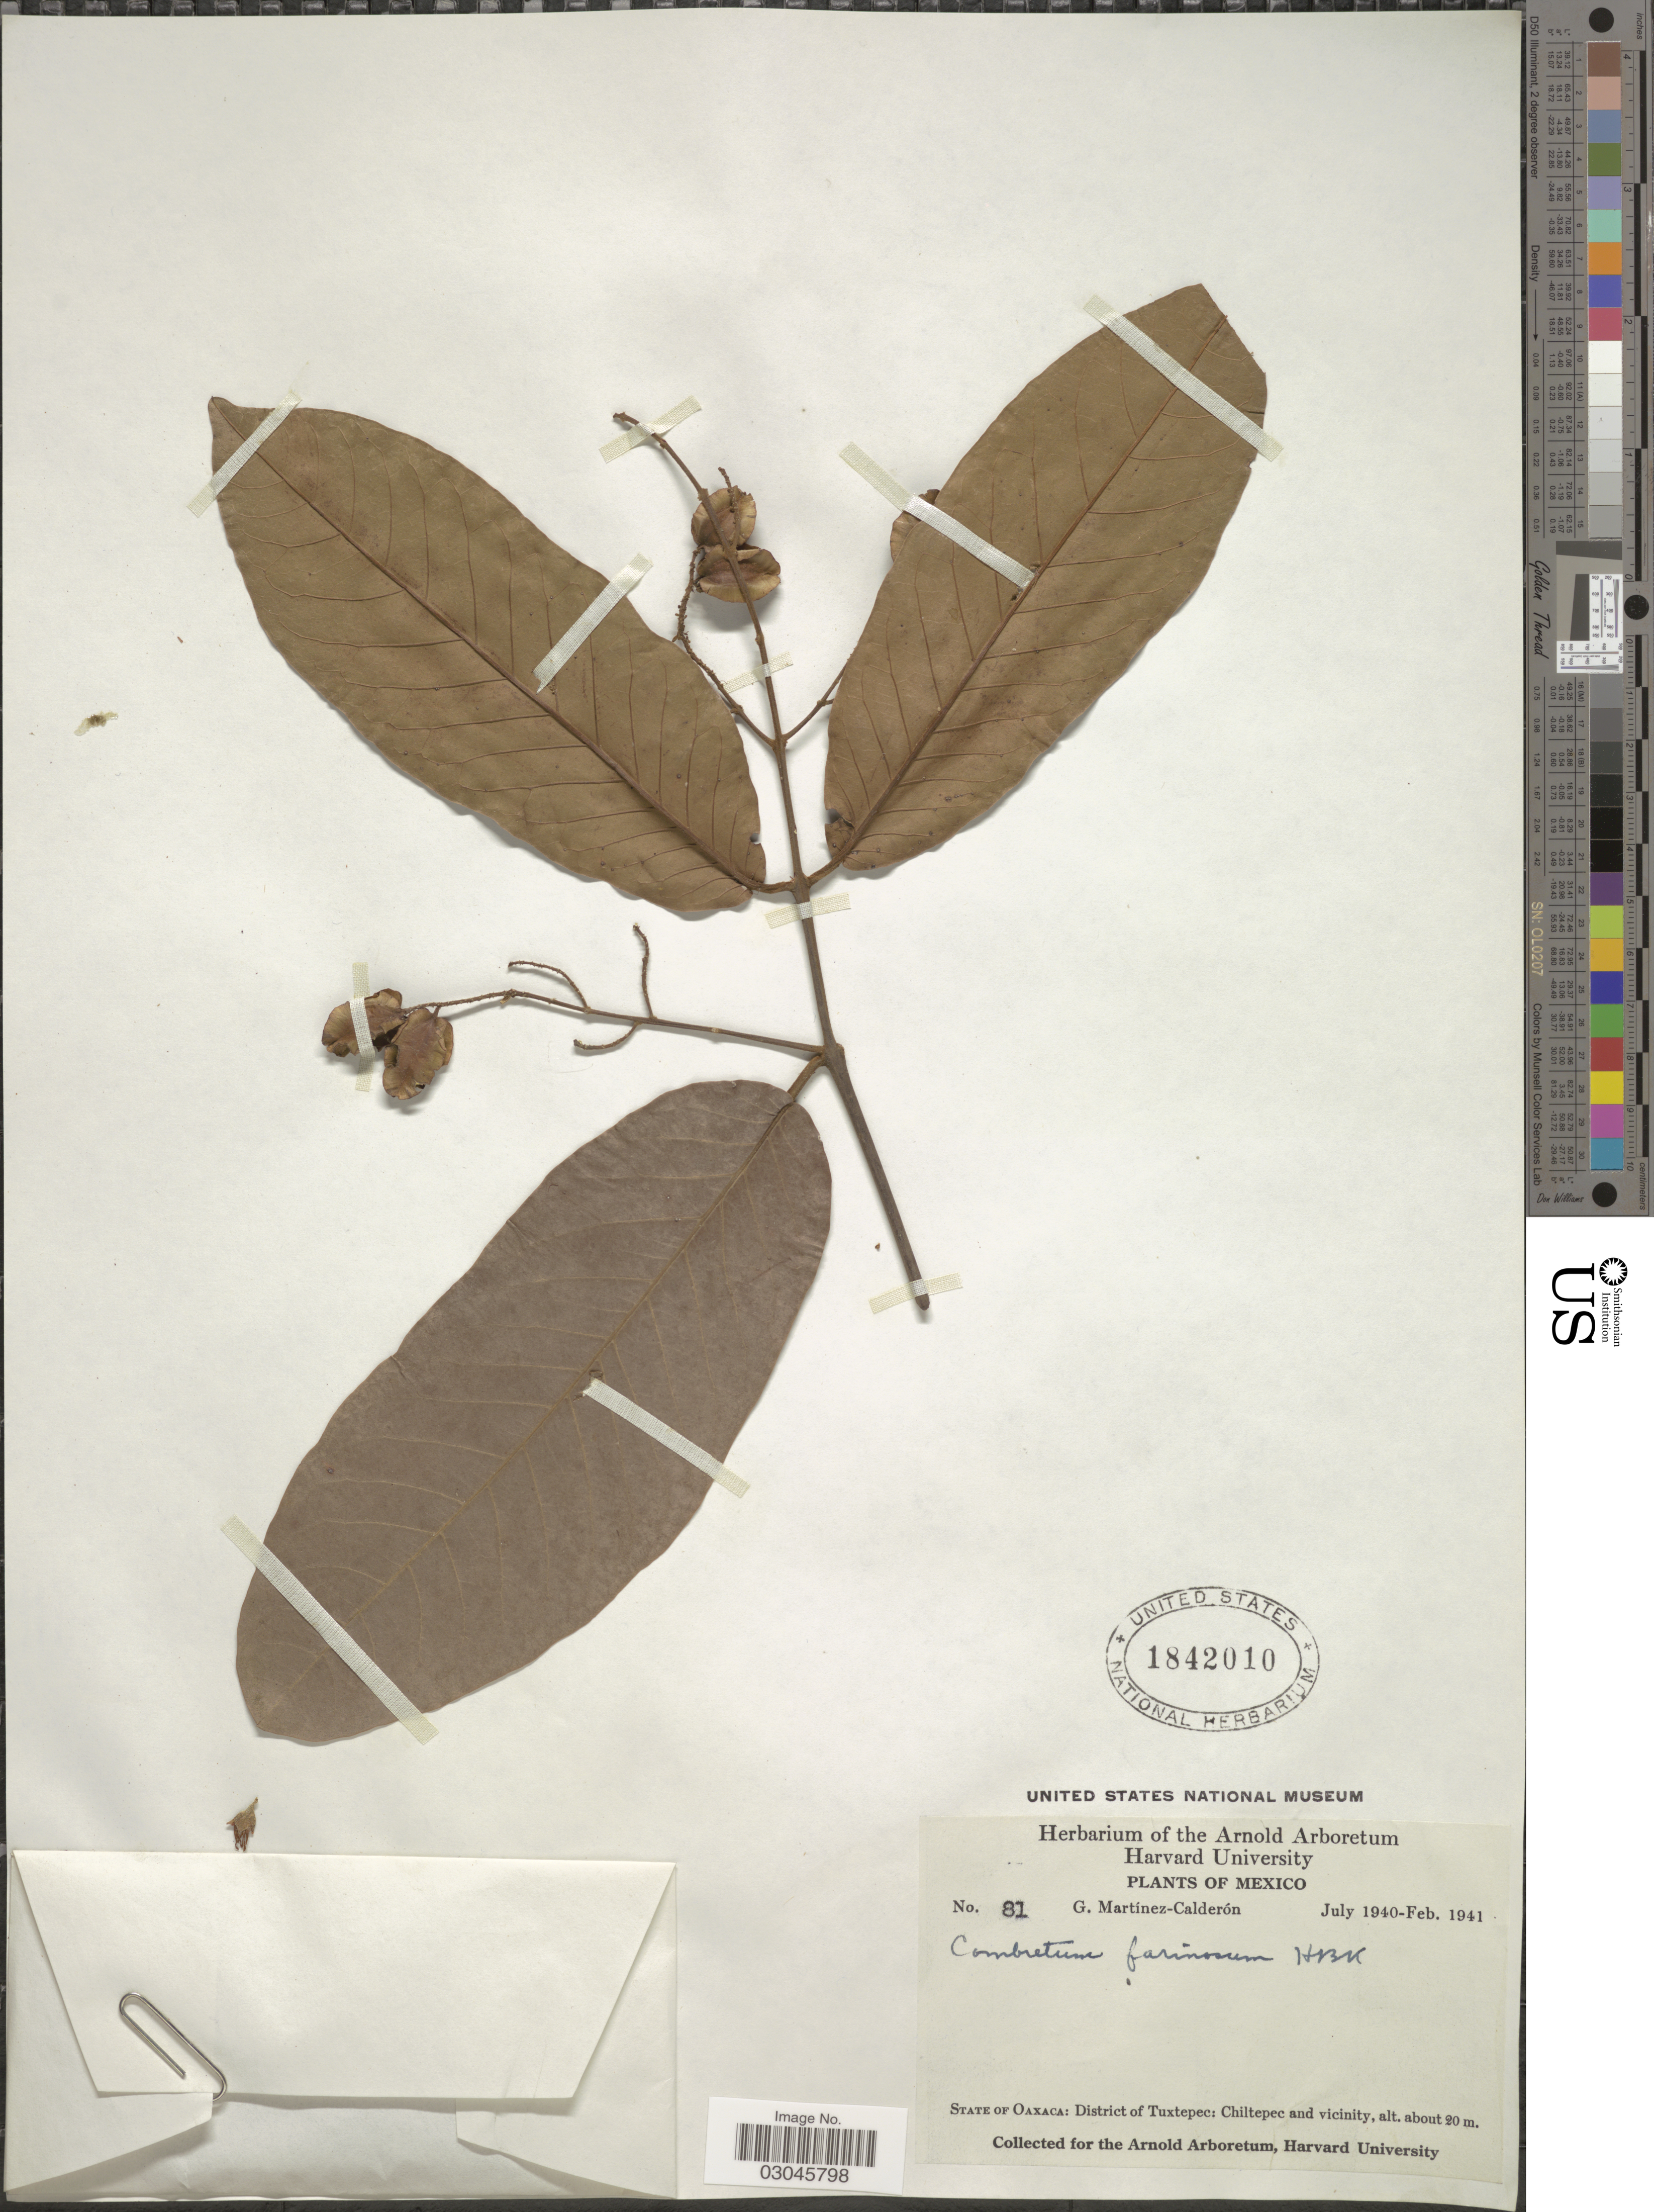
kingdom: Plantae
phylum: Tracheophyta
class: Magnoliopsida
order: Myrtales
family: Combretaceae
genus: Combretum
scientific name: Combretum fruticosum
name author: (Loefl.) Stuntz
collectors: G. Martínez Calderón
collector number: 81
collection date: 1940-07/1941-02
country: Mexico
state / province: Oaxaca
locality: District of Tuxtepec: Chiltepec and vicinity.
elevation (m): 20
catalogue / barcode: US 1842010